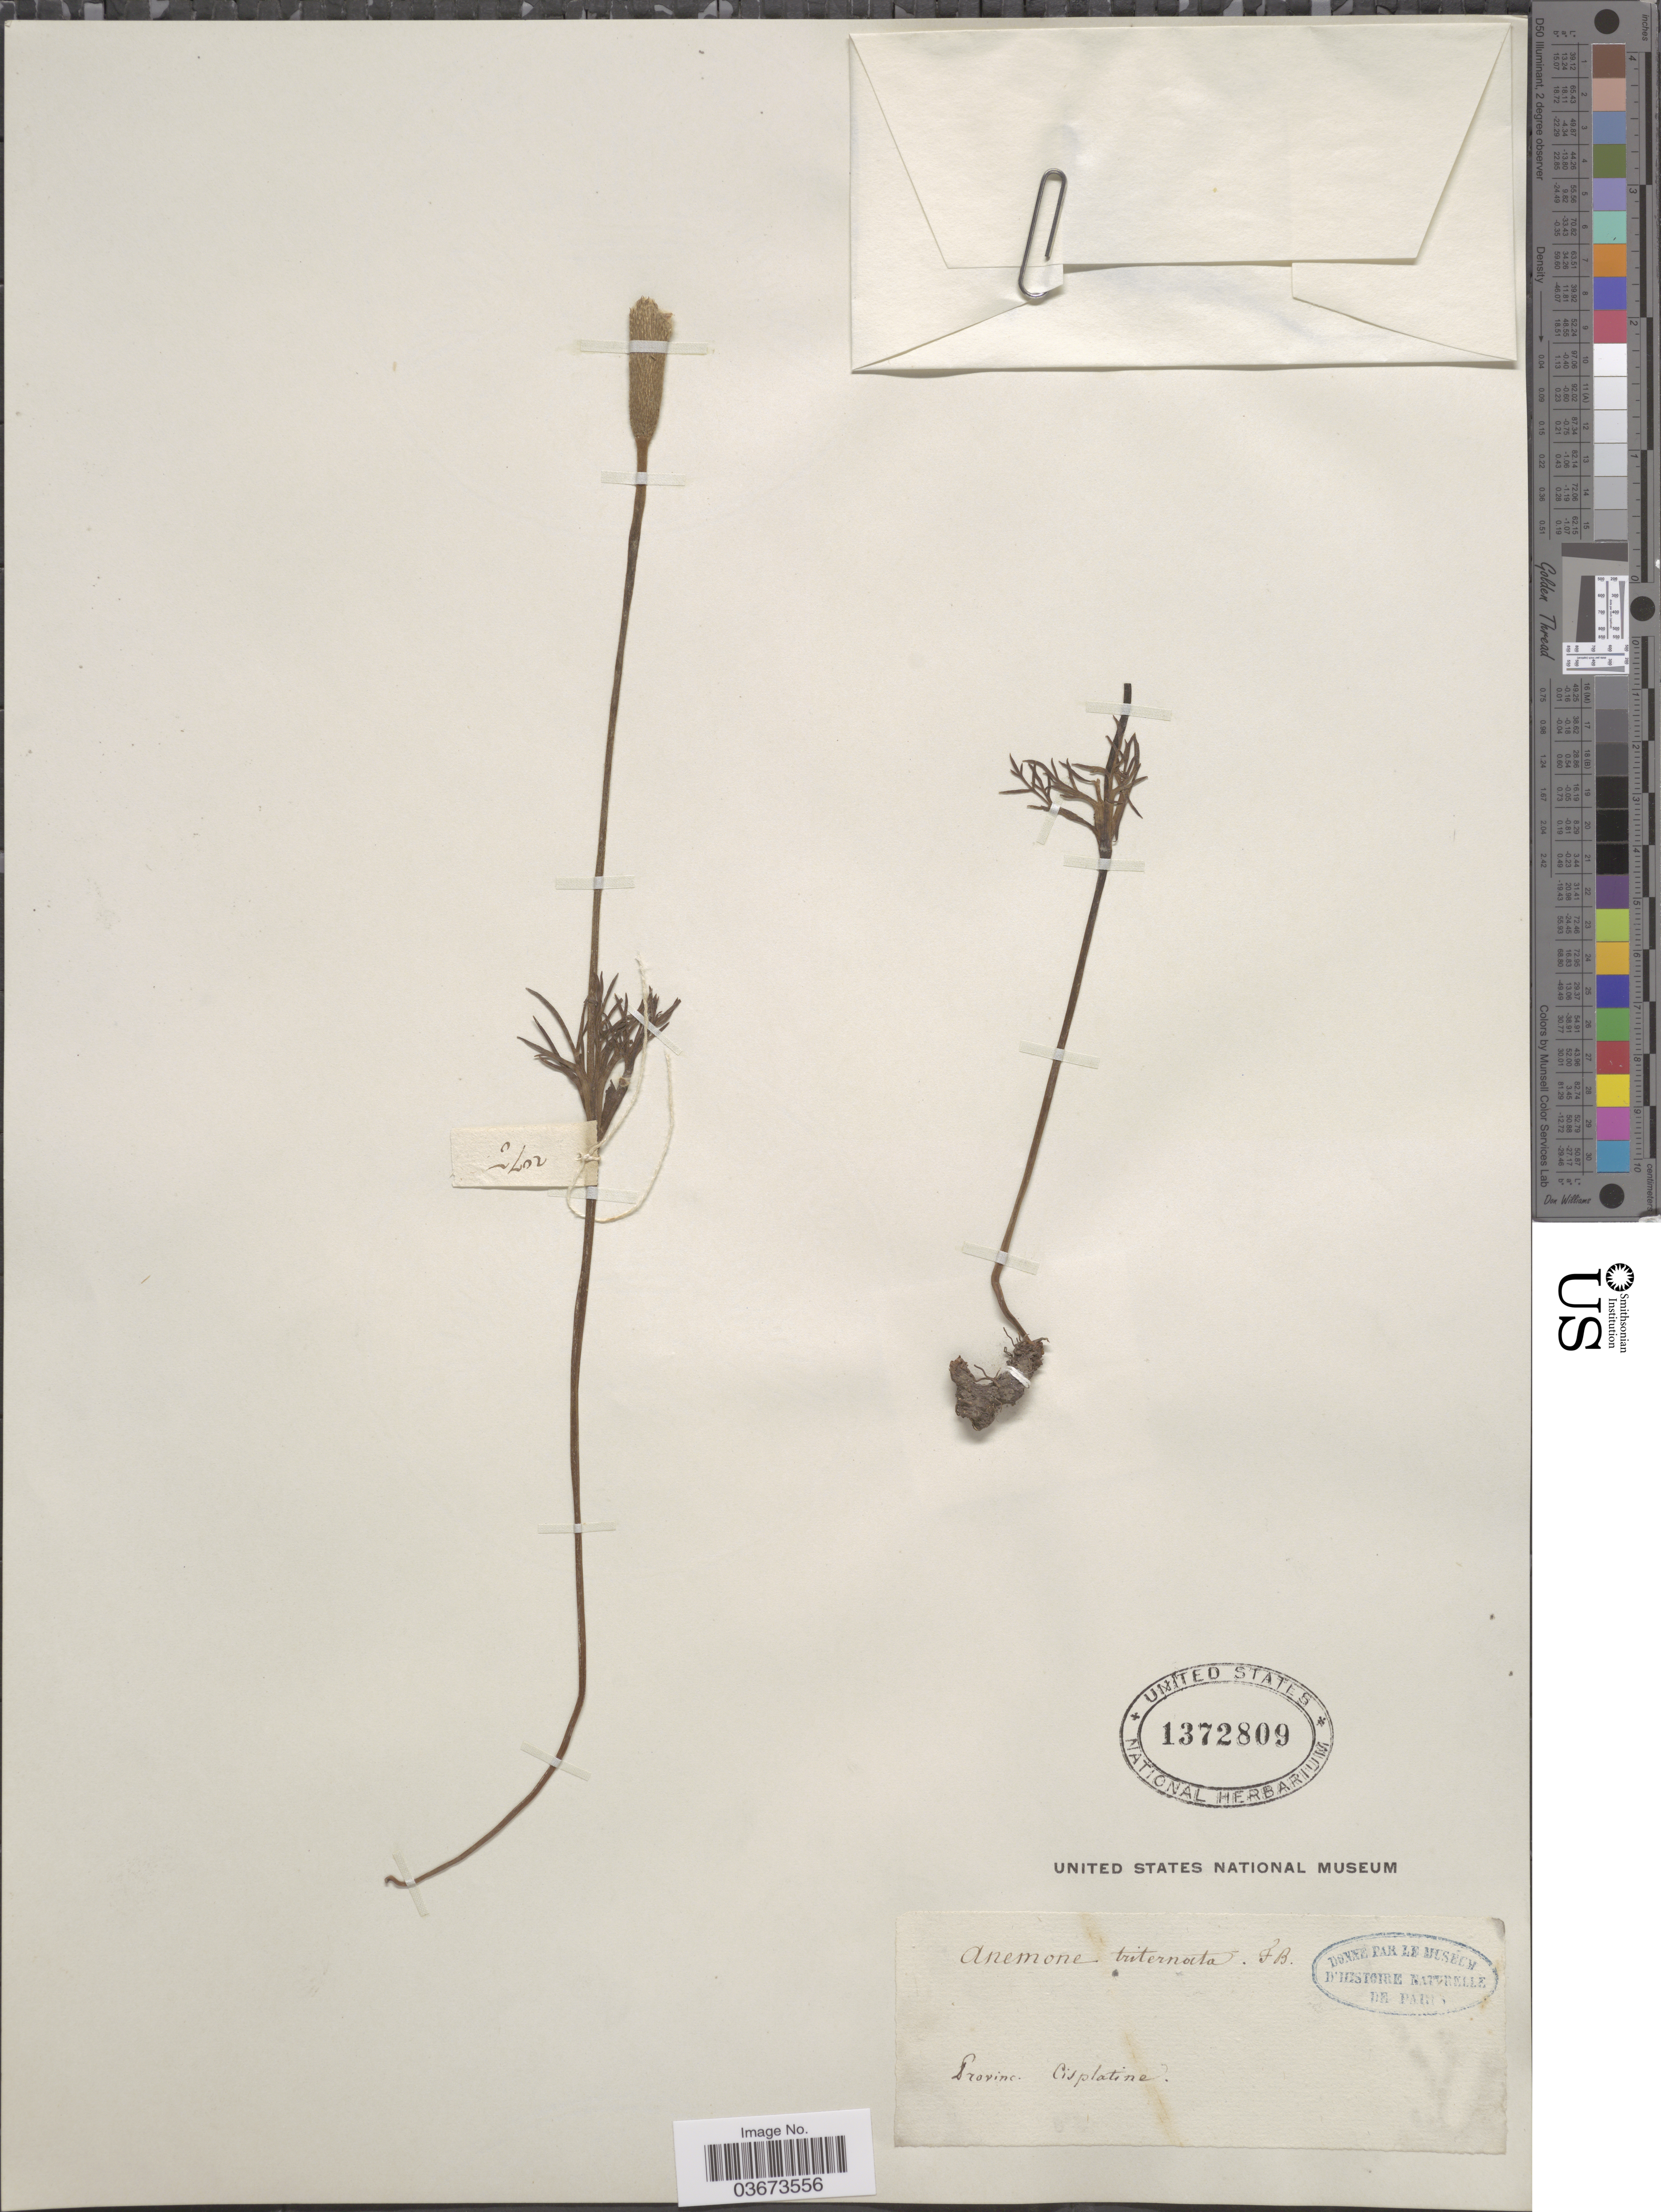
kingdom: Plantae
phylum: Tracheophyta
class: Magnoliopsida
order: Ranunculales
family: Ranunculaceae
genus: Anemone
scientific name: Anemone triternata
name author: Vahl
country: Uruguay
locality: Provinc. Cisplatine.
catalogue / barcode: US 1372809